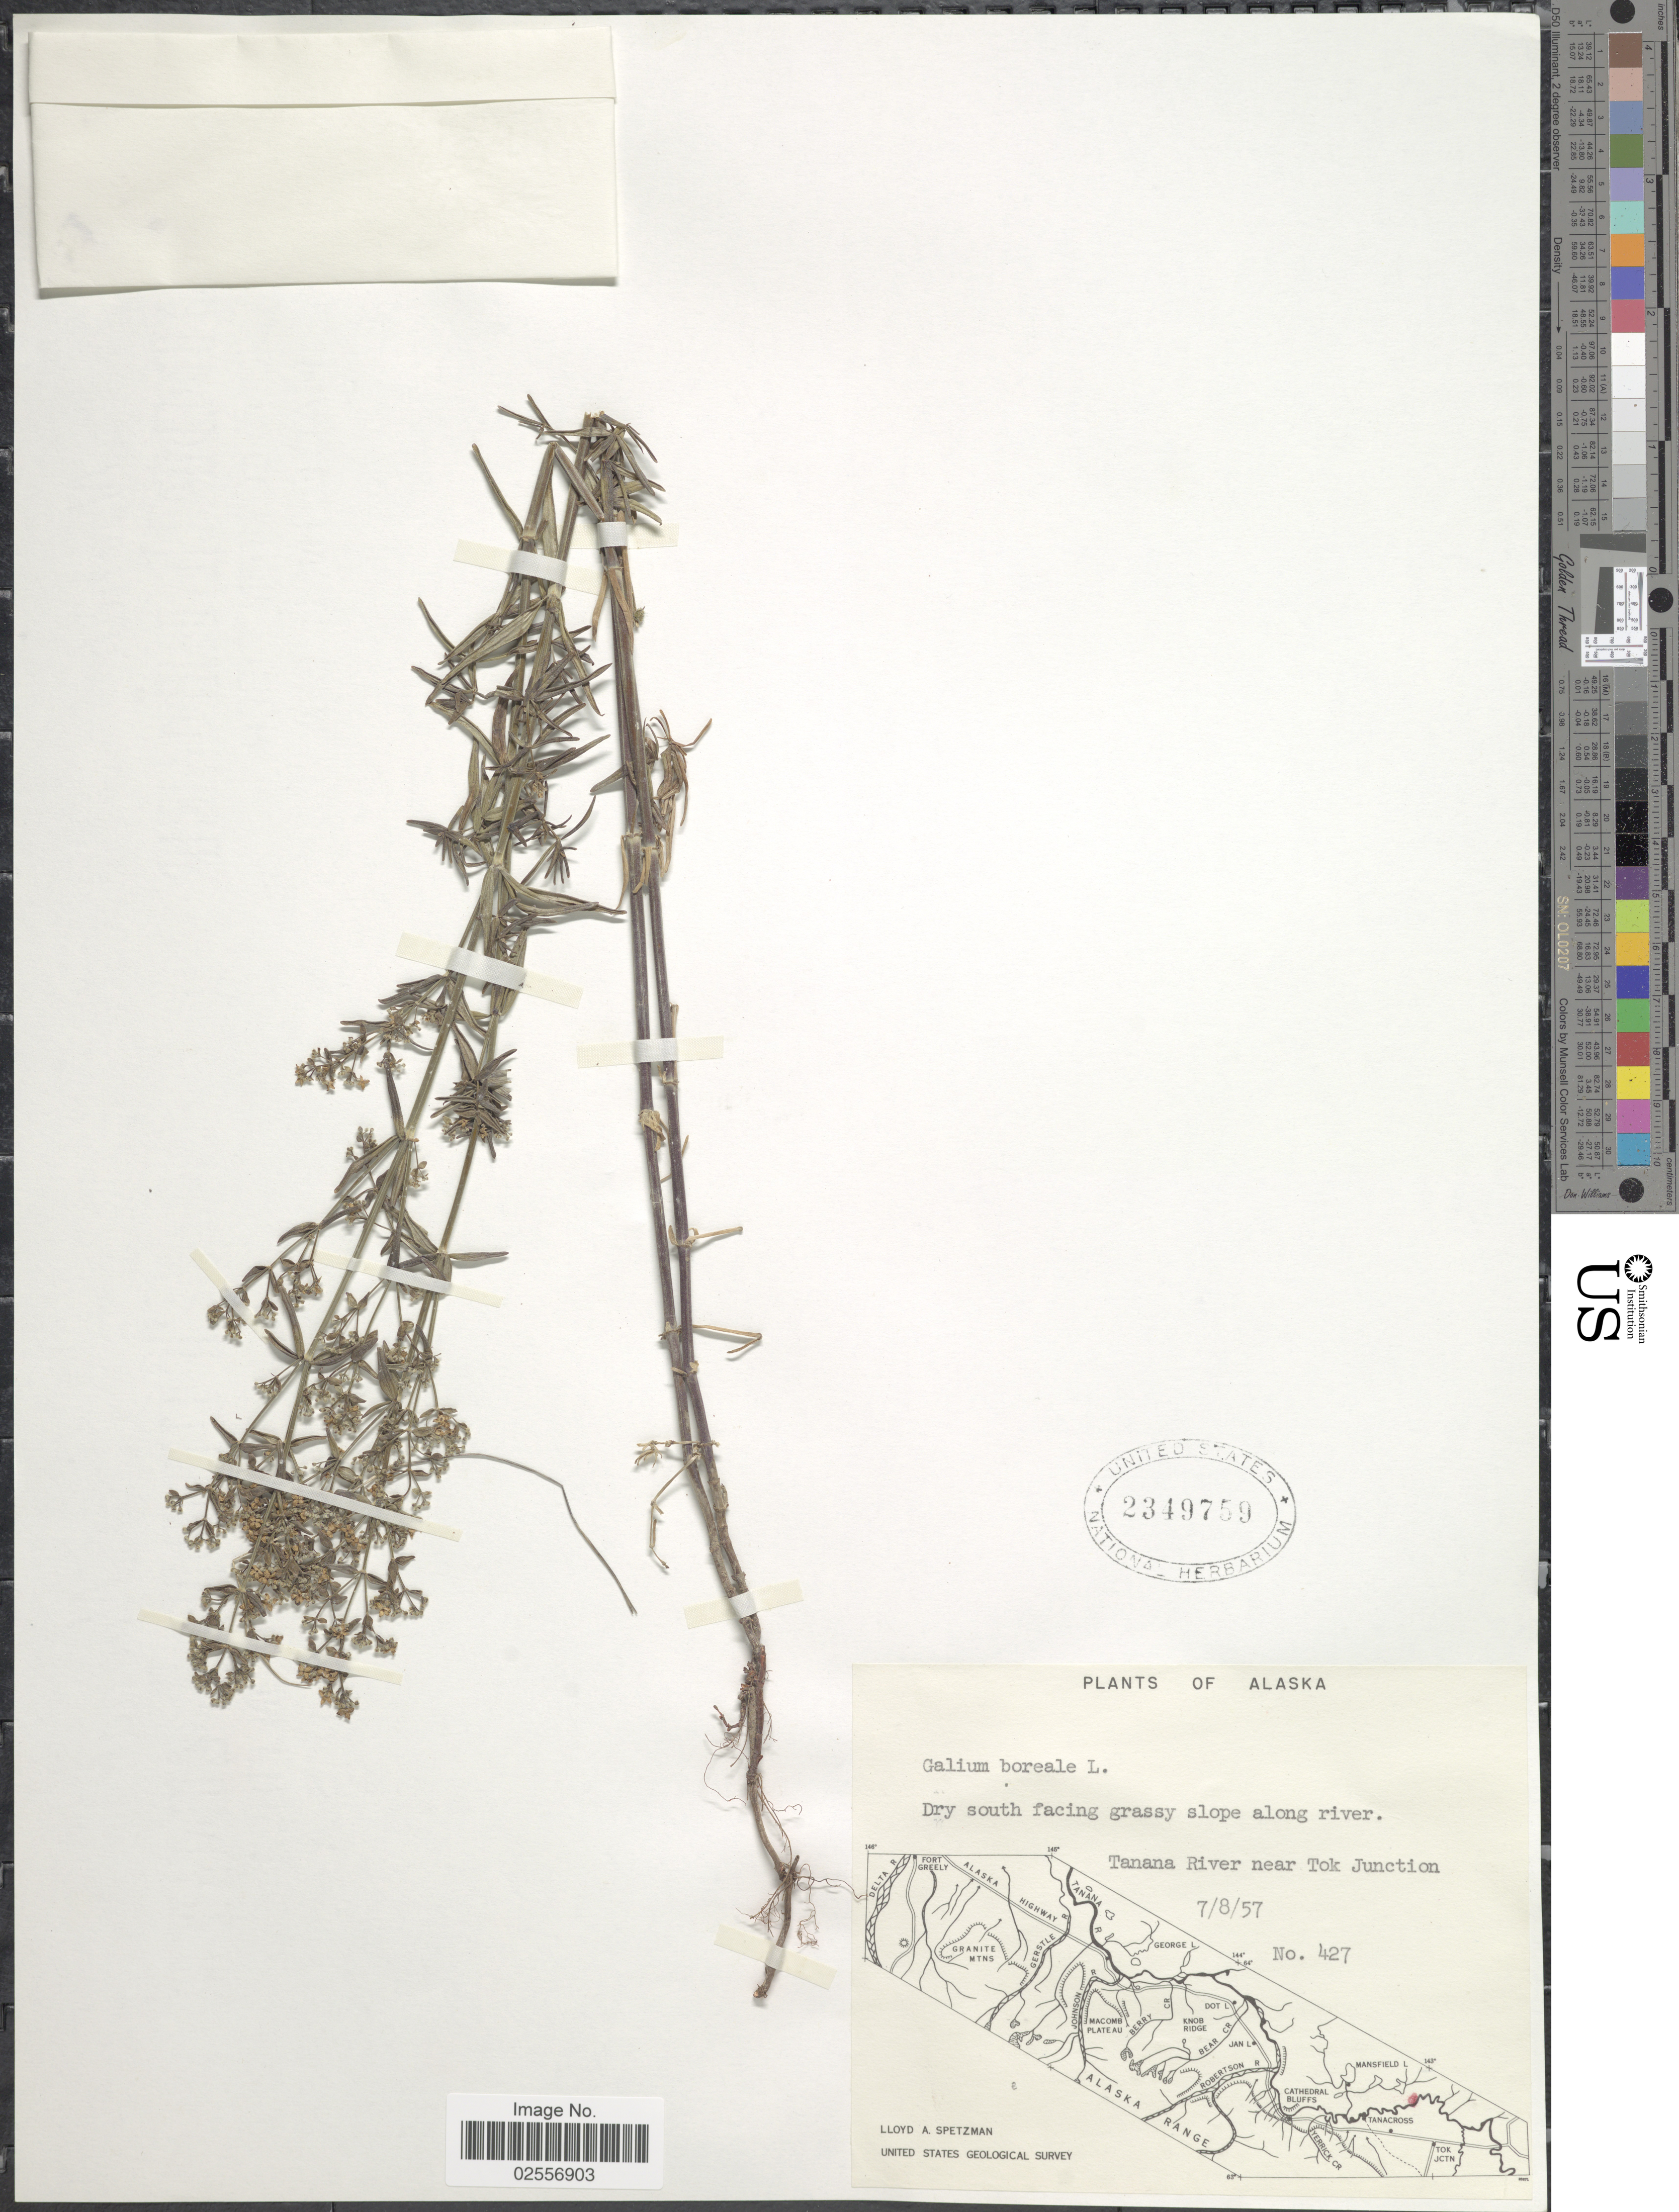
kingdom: Plantae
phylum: Tracheophyta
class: Magnoliopsida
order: Gentianales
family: Rubiaceae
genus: Galium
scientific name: Galium boreale L.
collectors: L. Spetzman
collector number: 427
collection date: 1957-07-08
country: United States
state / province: Alaska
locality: Tanana River near Tok Junction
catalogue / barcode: US 2349759